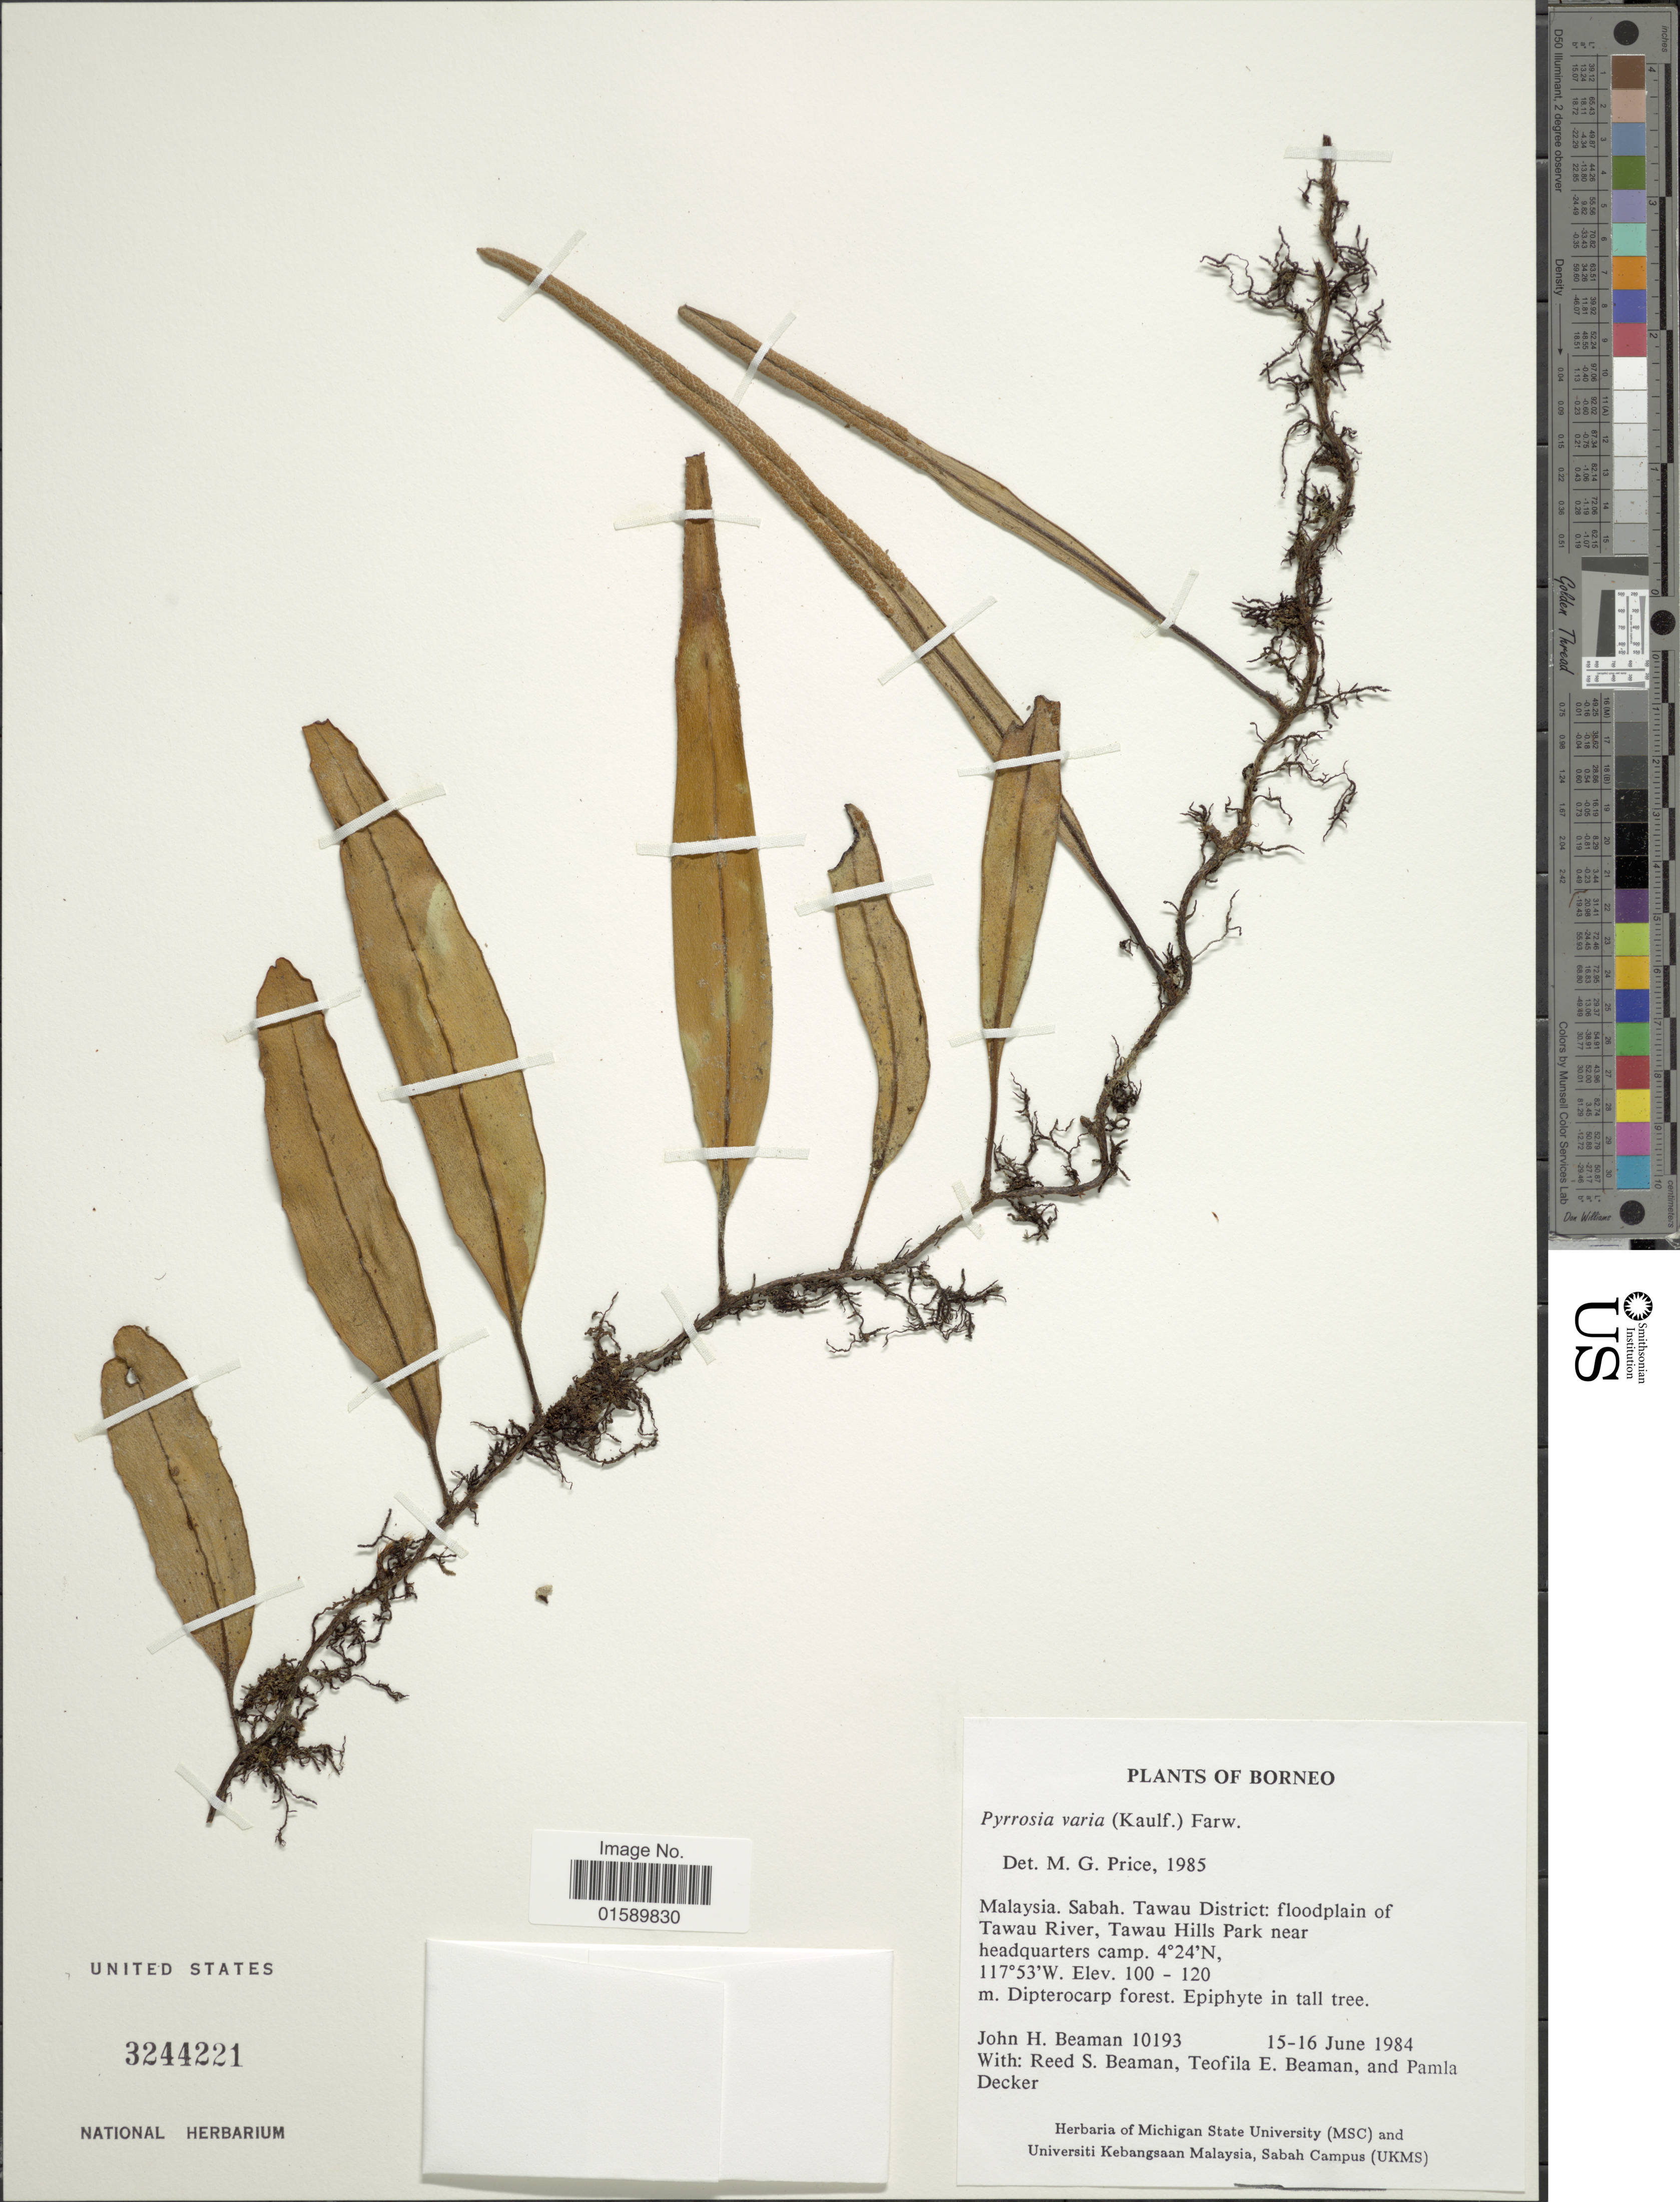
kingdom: Plantae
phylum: Tracheophyta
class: Polypodiopsida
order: Polypodiales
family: Polypodiaceae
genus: Pyrrosia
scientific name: Pyrrosia varia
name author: (Kaulf.) Farw.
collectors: J. H. Beaman, R. S. Beaman, T. E. Beaman & P. Decker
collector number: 10193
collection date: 1984-06-15/1984-06-16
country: Malaysia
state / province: Sabah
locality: Borneo, Malyasia, Sabah. tawau District: floodplain of Tawau River, Tawau Hills Park near headquarters camp.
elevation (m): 100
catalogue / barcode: US 3244221